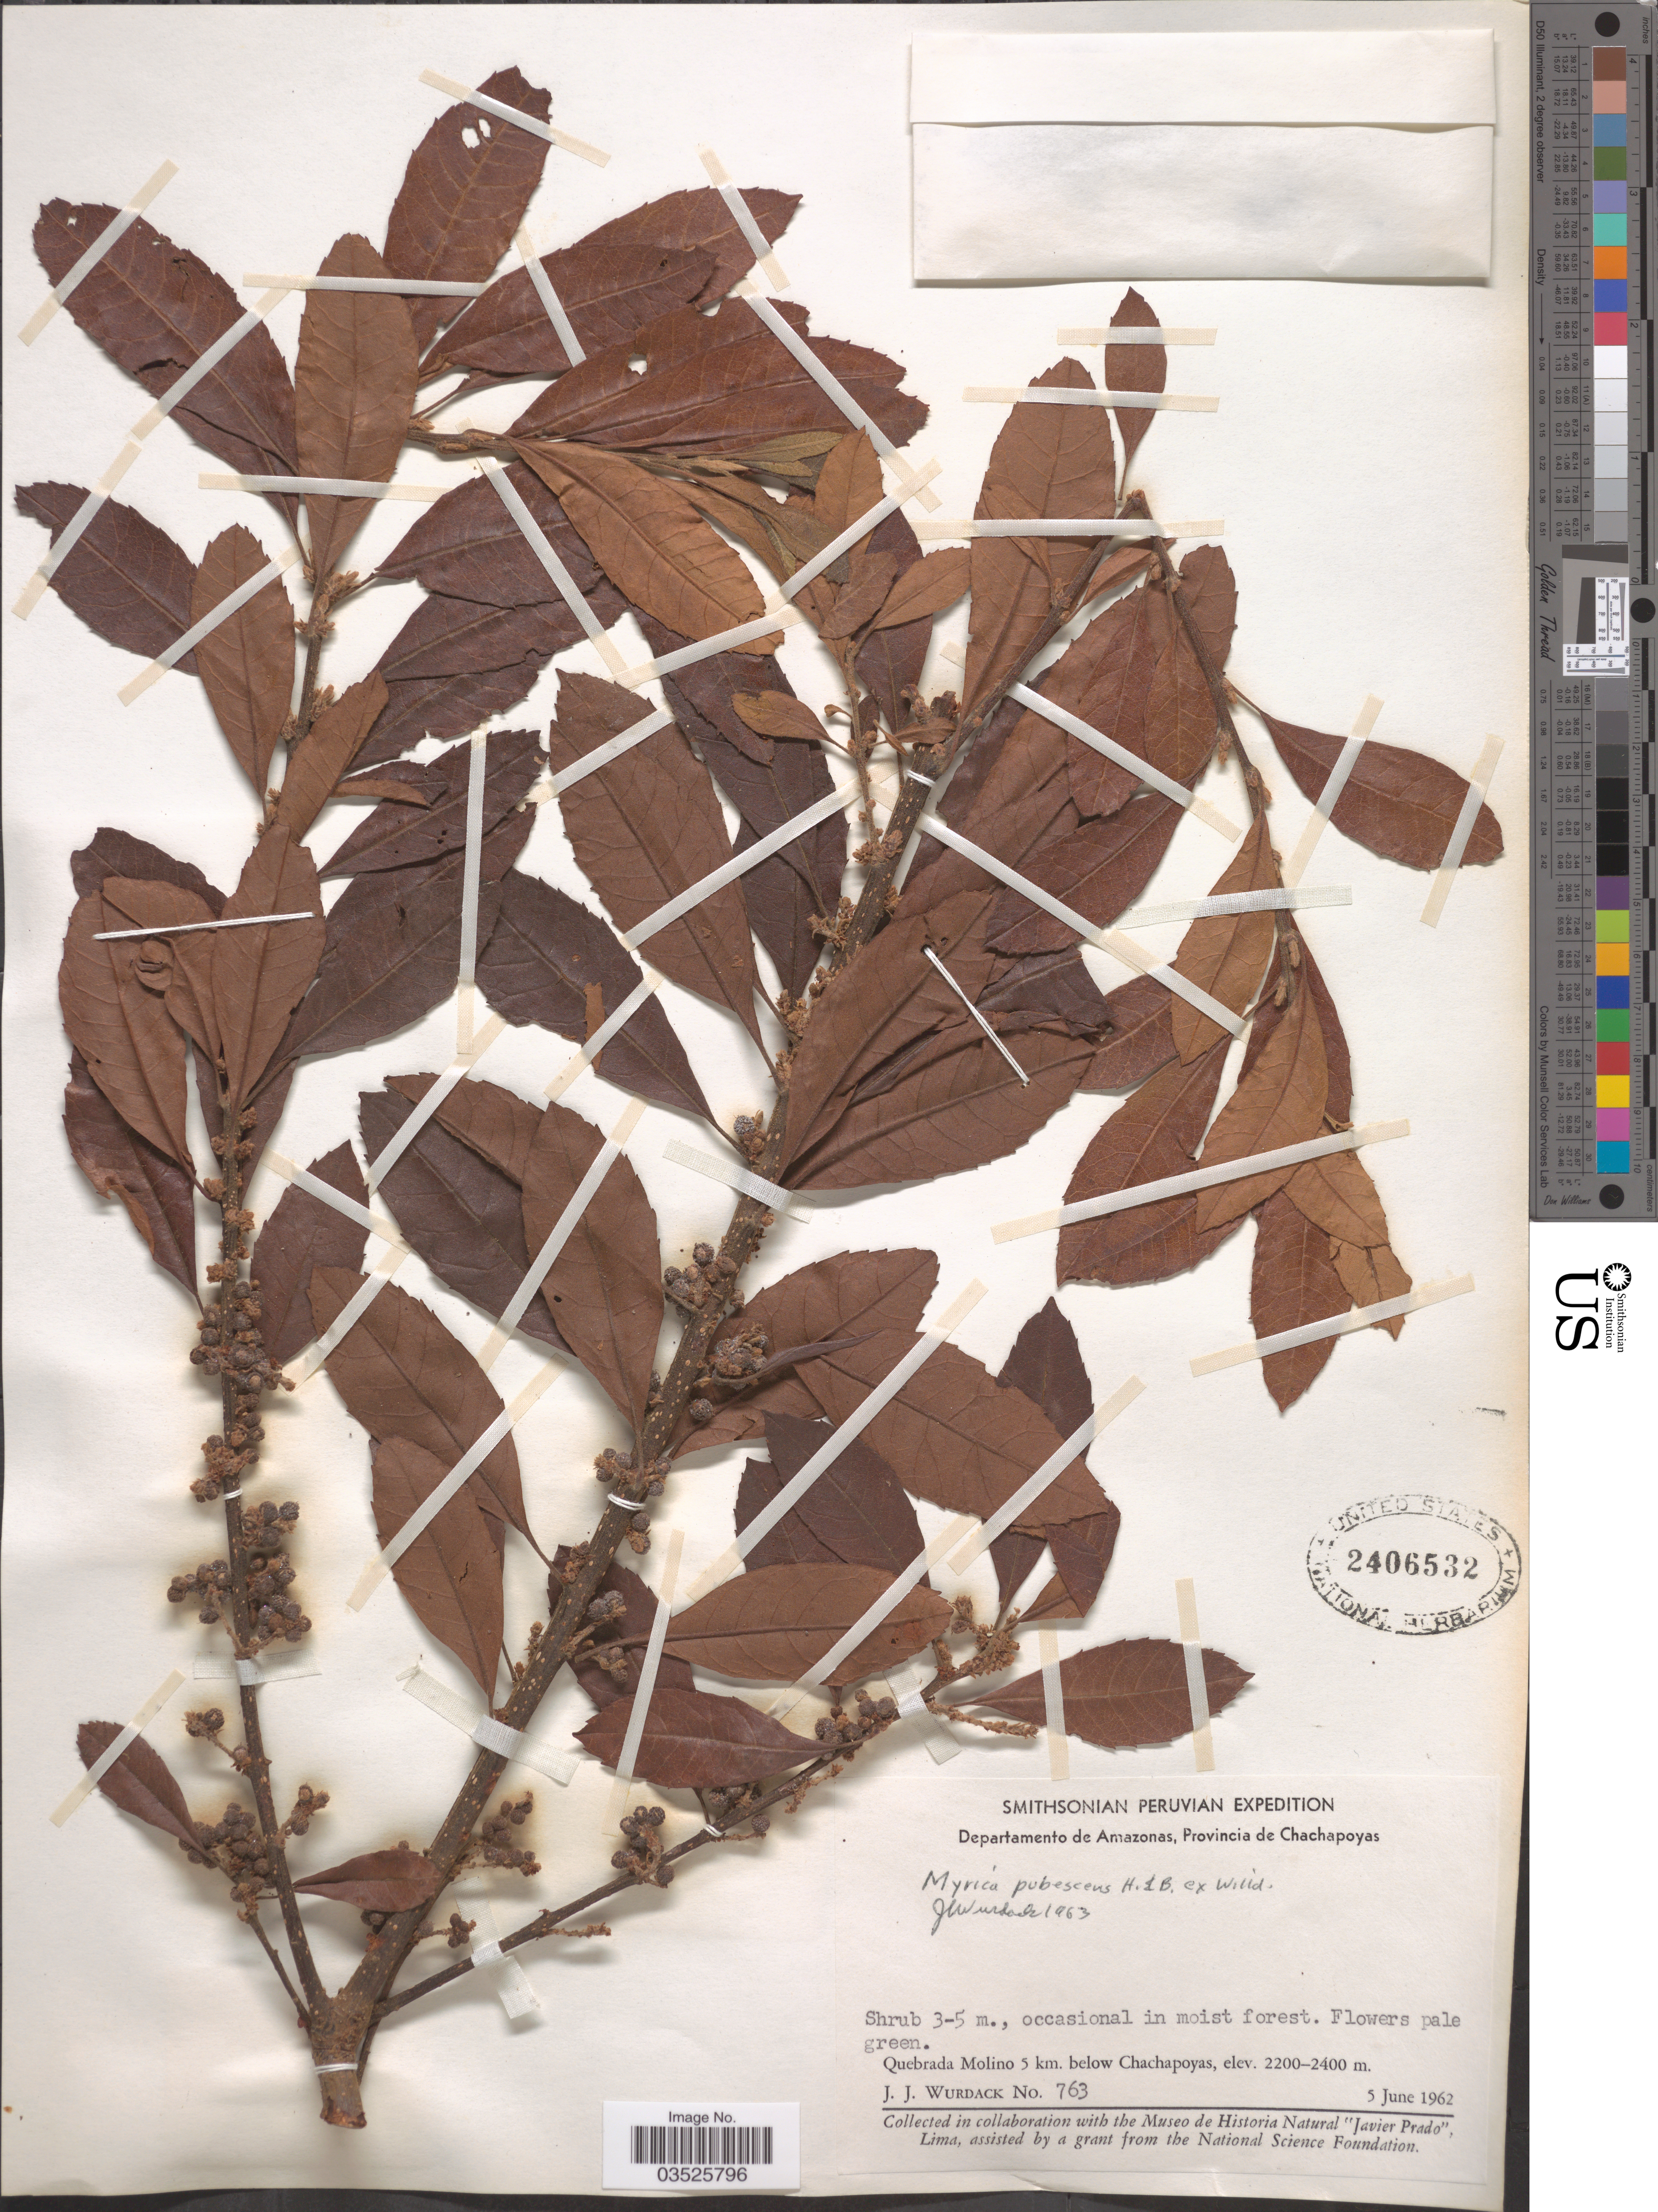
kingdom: Plantae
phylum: Tracheophyta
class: Magnoliopsida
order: Fagales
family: Myricaceae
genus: Morella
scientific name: Morella pubescens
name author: (Humb. & Bonpl. ex Willd.) Wilbur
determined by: Strong, M. T., (US), Smithsonian Institution - National Museum of Natural History (UNITED STATES)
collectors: J. J. Wurdack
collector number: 763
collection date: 1962-06-05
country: Peru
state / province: Amazonas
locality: Departamento de Amazonas, Provincia de Chachapoyas. Quebrada Molino 5 km. below Chachapoyas.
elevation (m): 2200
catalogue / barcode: US 2406532